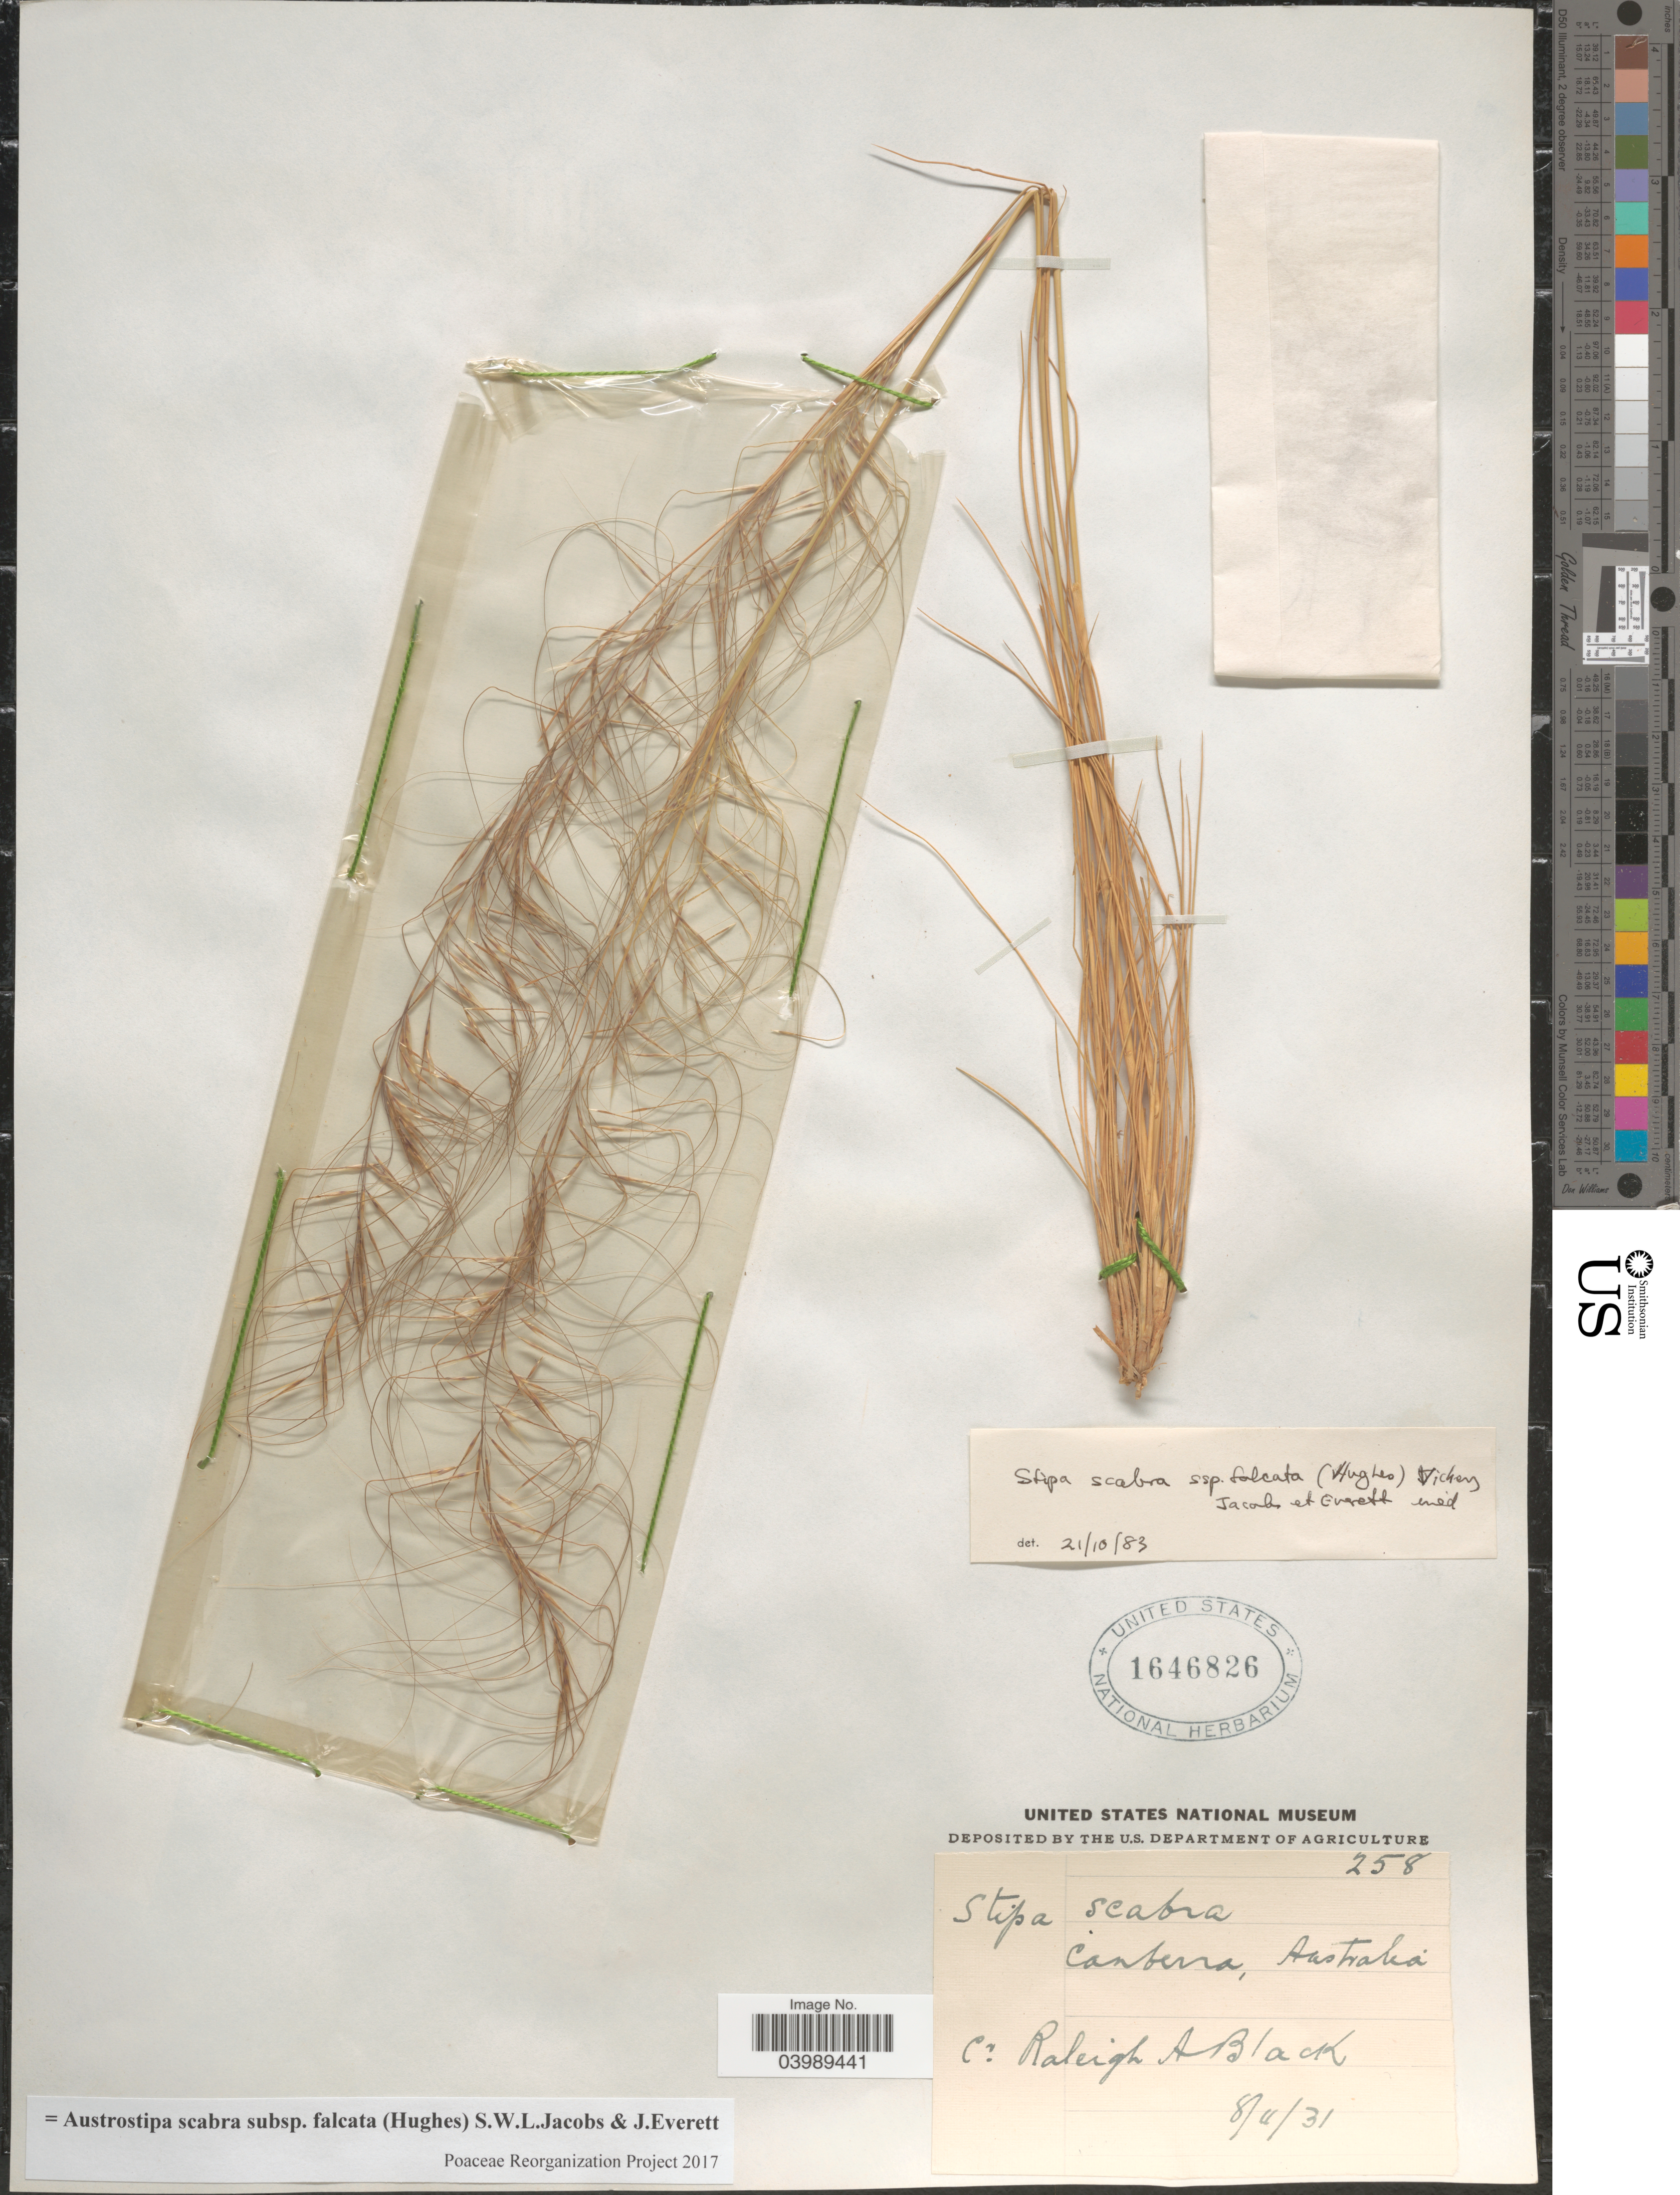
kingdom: Plantae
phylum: Tracheophyta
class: Liliopsida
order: Poales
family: Poaceae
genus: Austrostipa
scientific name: Austrostipa scabra subsp. falcata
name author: (Hughes) S.W.L. Jacobs & J. Everett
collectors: R. A. Black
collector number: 258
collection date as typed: Transcribed d/m/y: 8/11/31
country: Australia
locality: Canberra.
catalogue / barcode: US 1646826